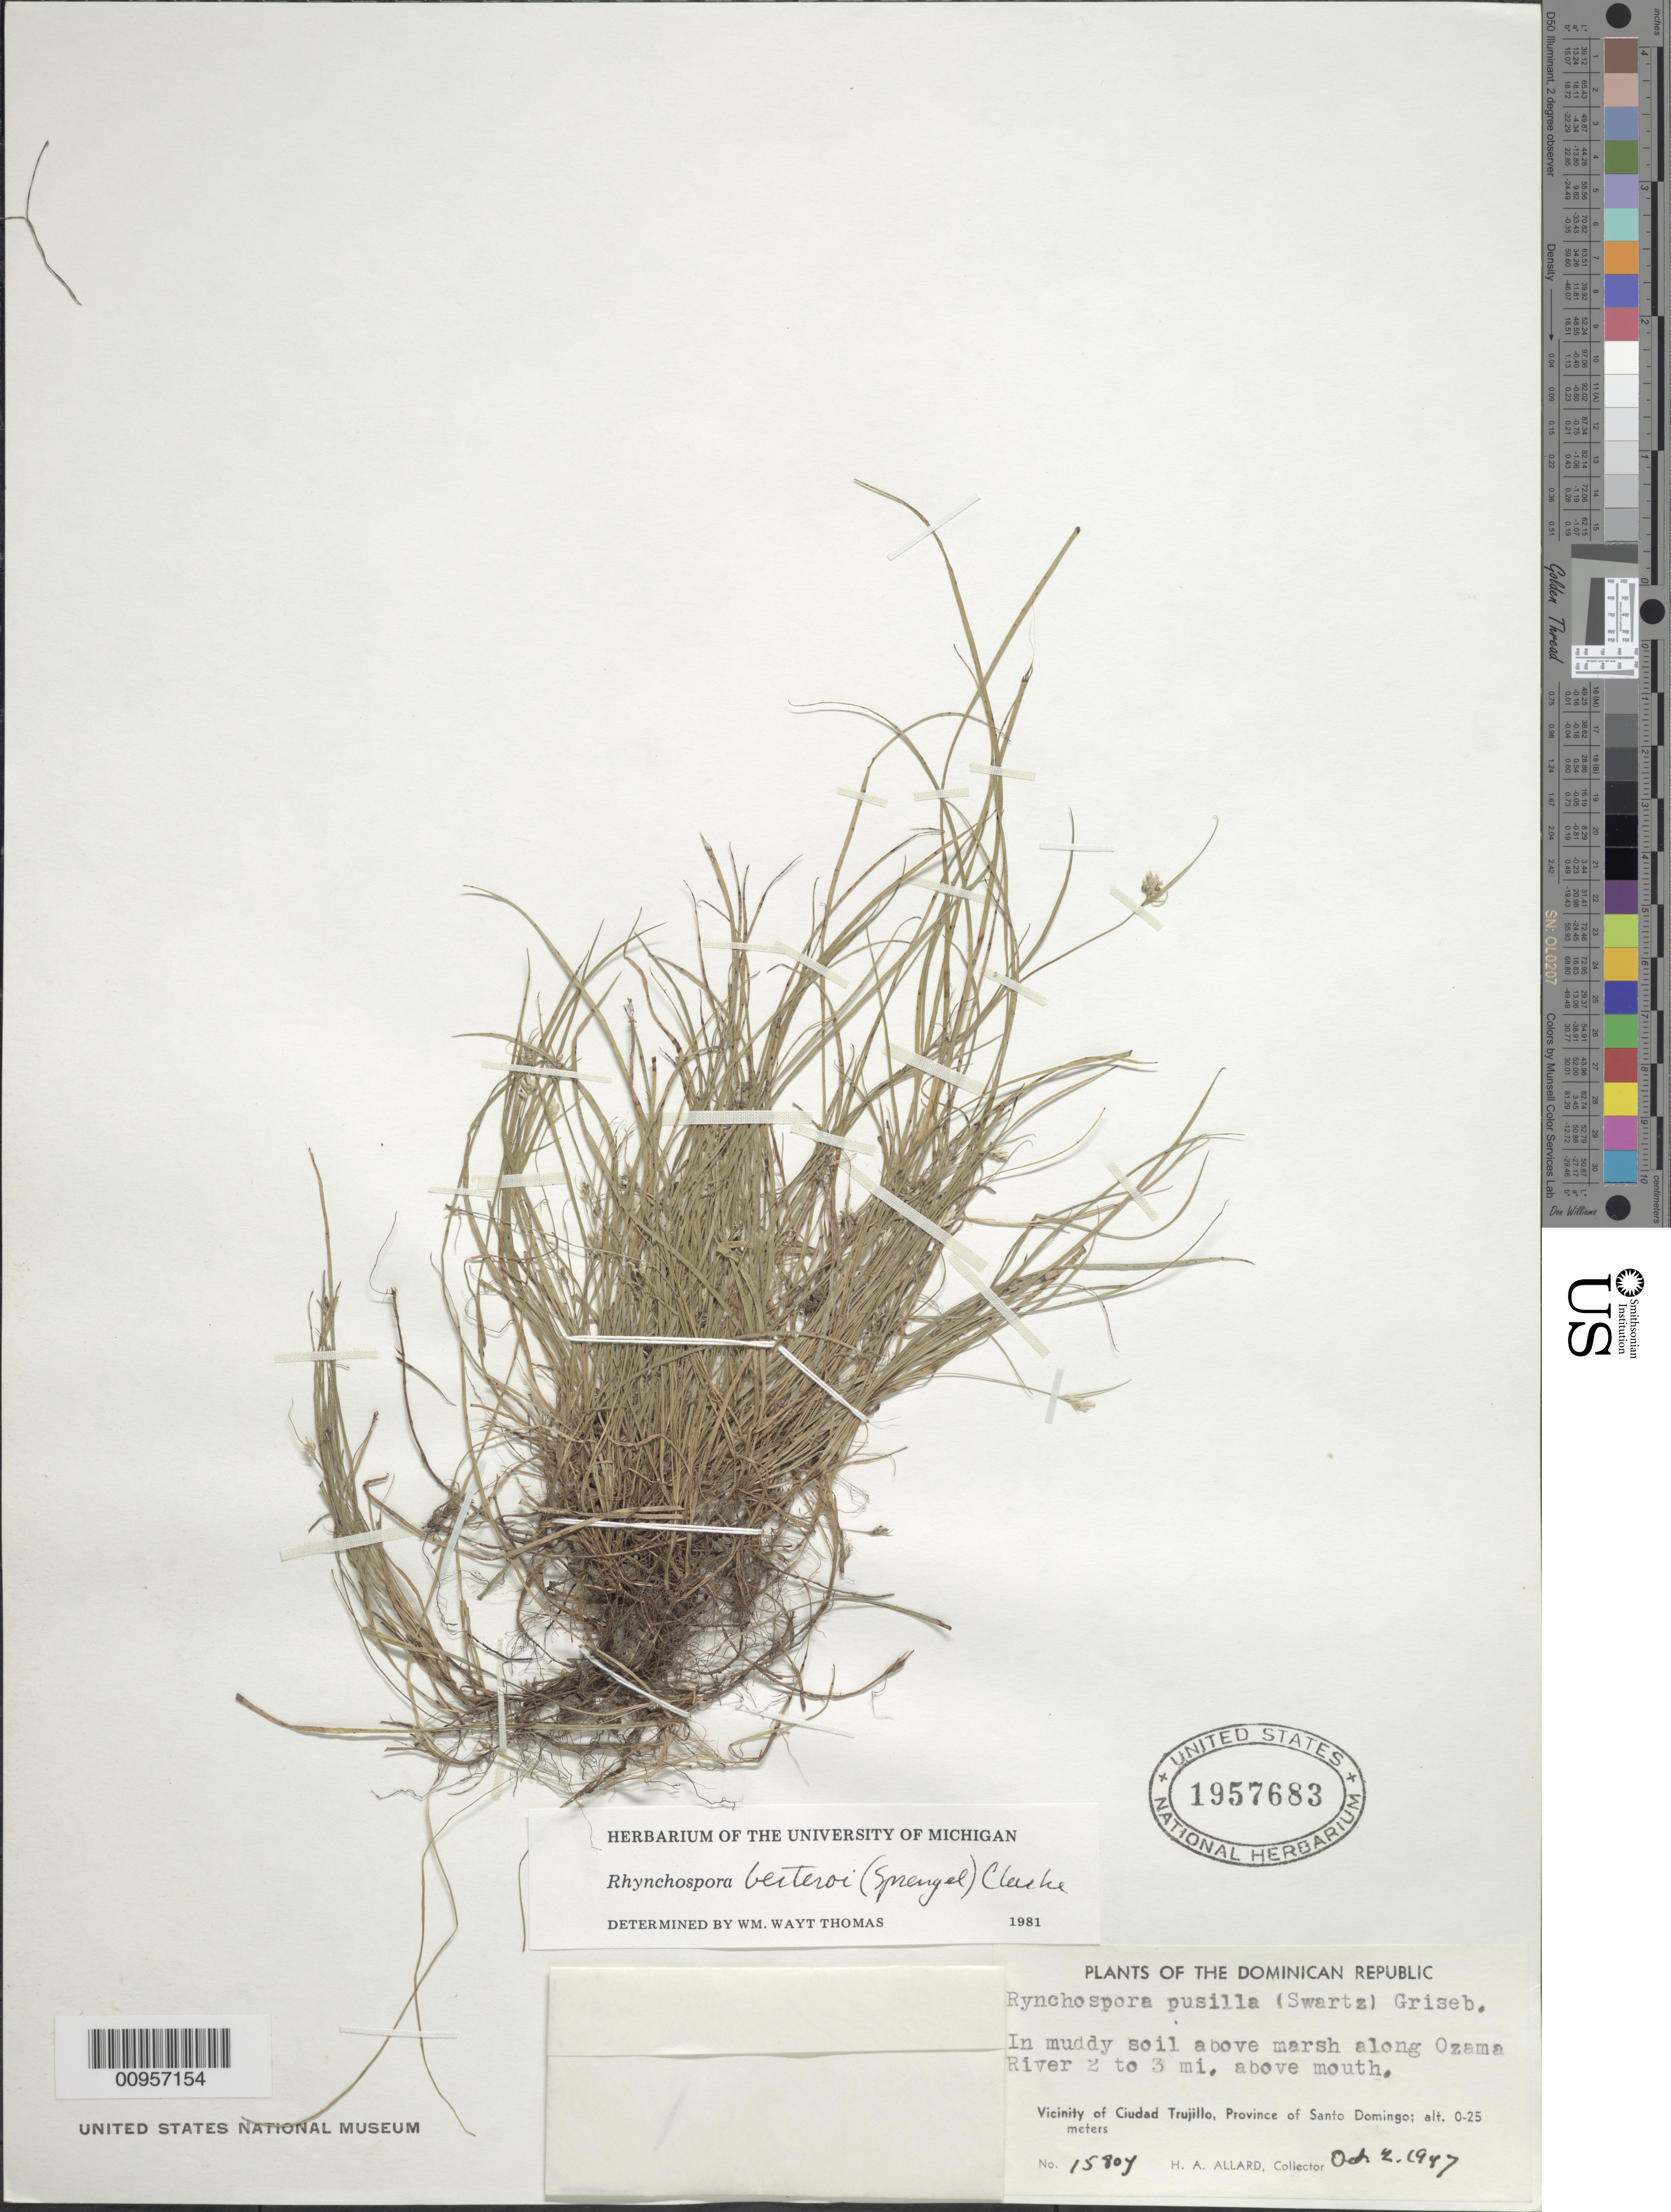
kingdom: Plantae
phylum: Tracheophyta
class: Liliopsida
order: Poales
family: Cyperaceae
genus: Rhynchospora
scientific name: Rhynchospora berteroi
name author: (Spreng.) C.B. Clarke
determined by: Thomas, W. W., (NY), New York Botanical Garden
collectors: H. A. Allard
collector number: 15804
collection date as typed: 02 Oct 1947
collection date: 1947-10-02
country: Dominican Republic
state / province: Santo Domingo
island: Hispaniola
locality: Vicinity of Ciudad Trujillo, above marsh along Ozama River, 2 or 3 miles above mouth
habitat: In muddy soil above marsh along river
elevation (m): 0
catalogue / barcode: US 1957683